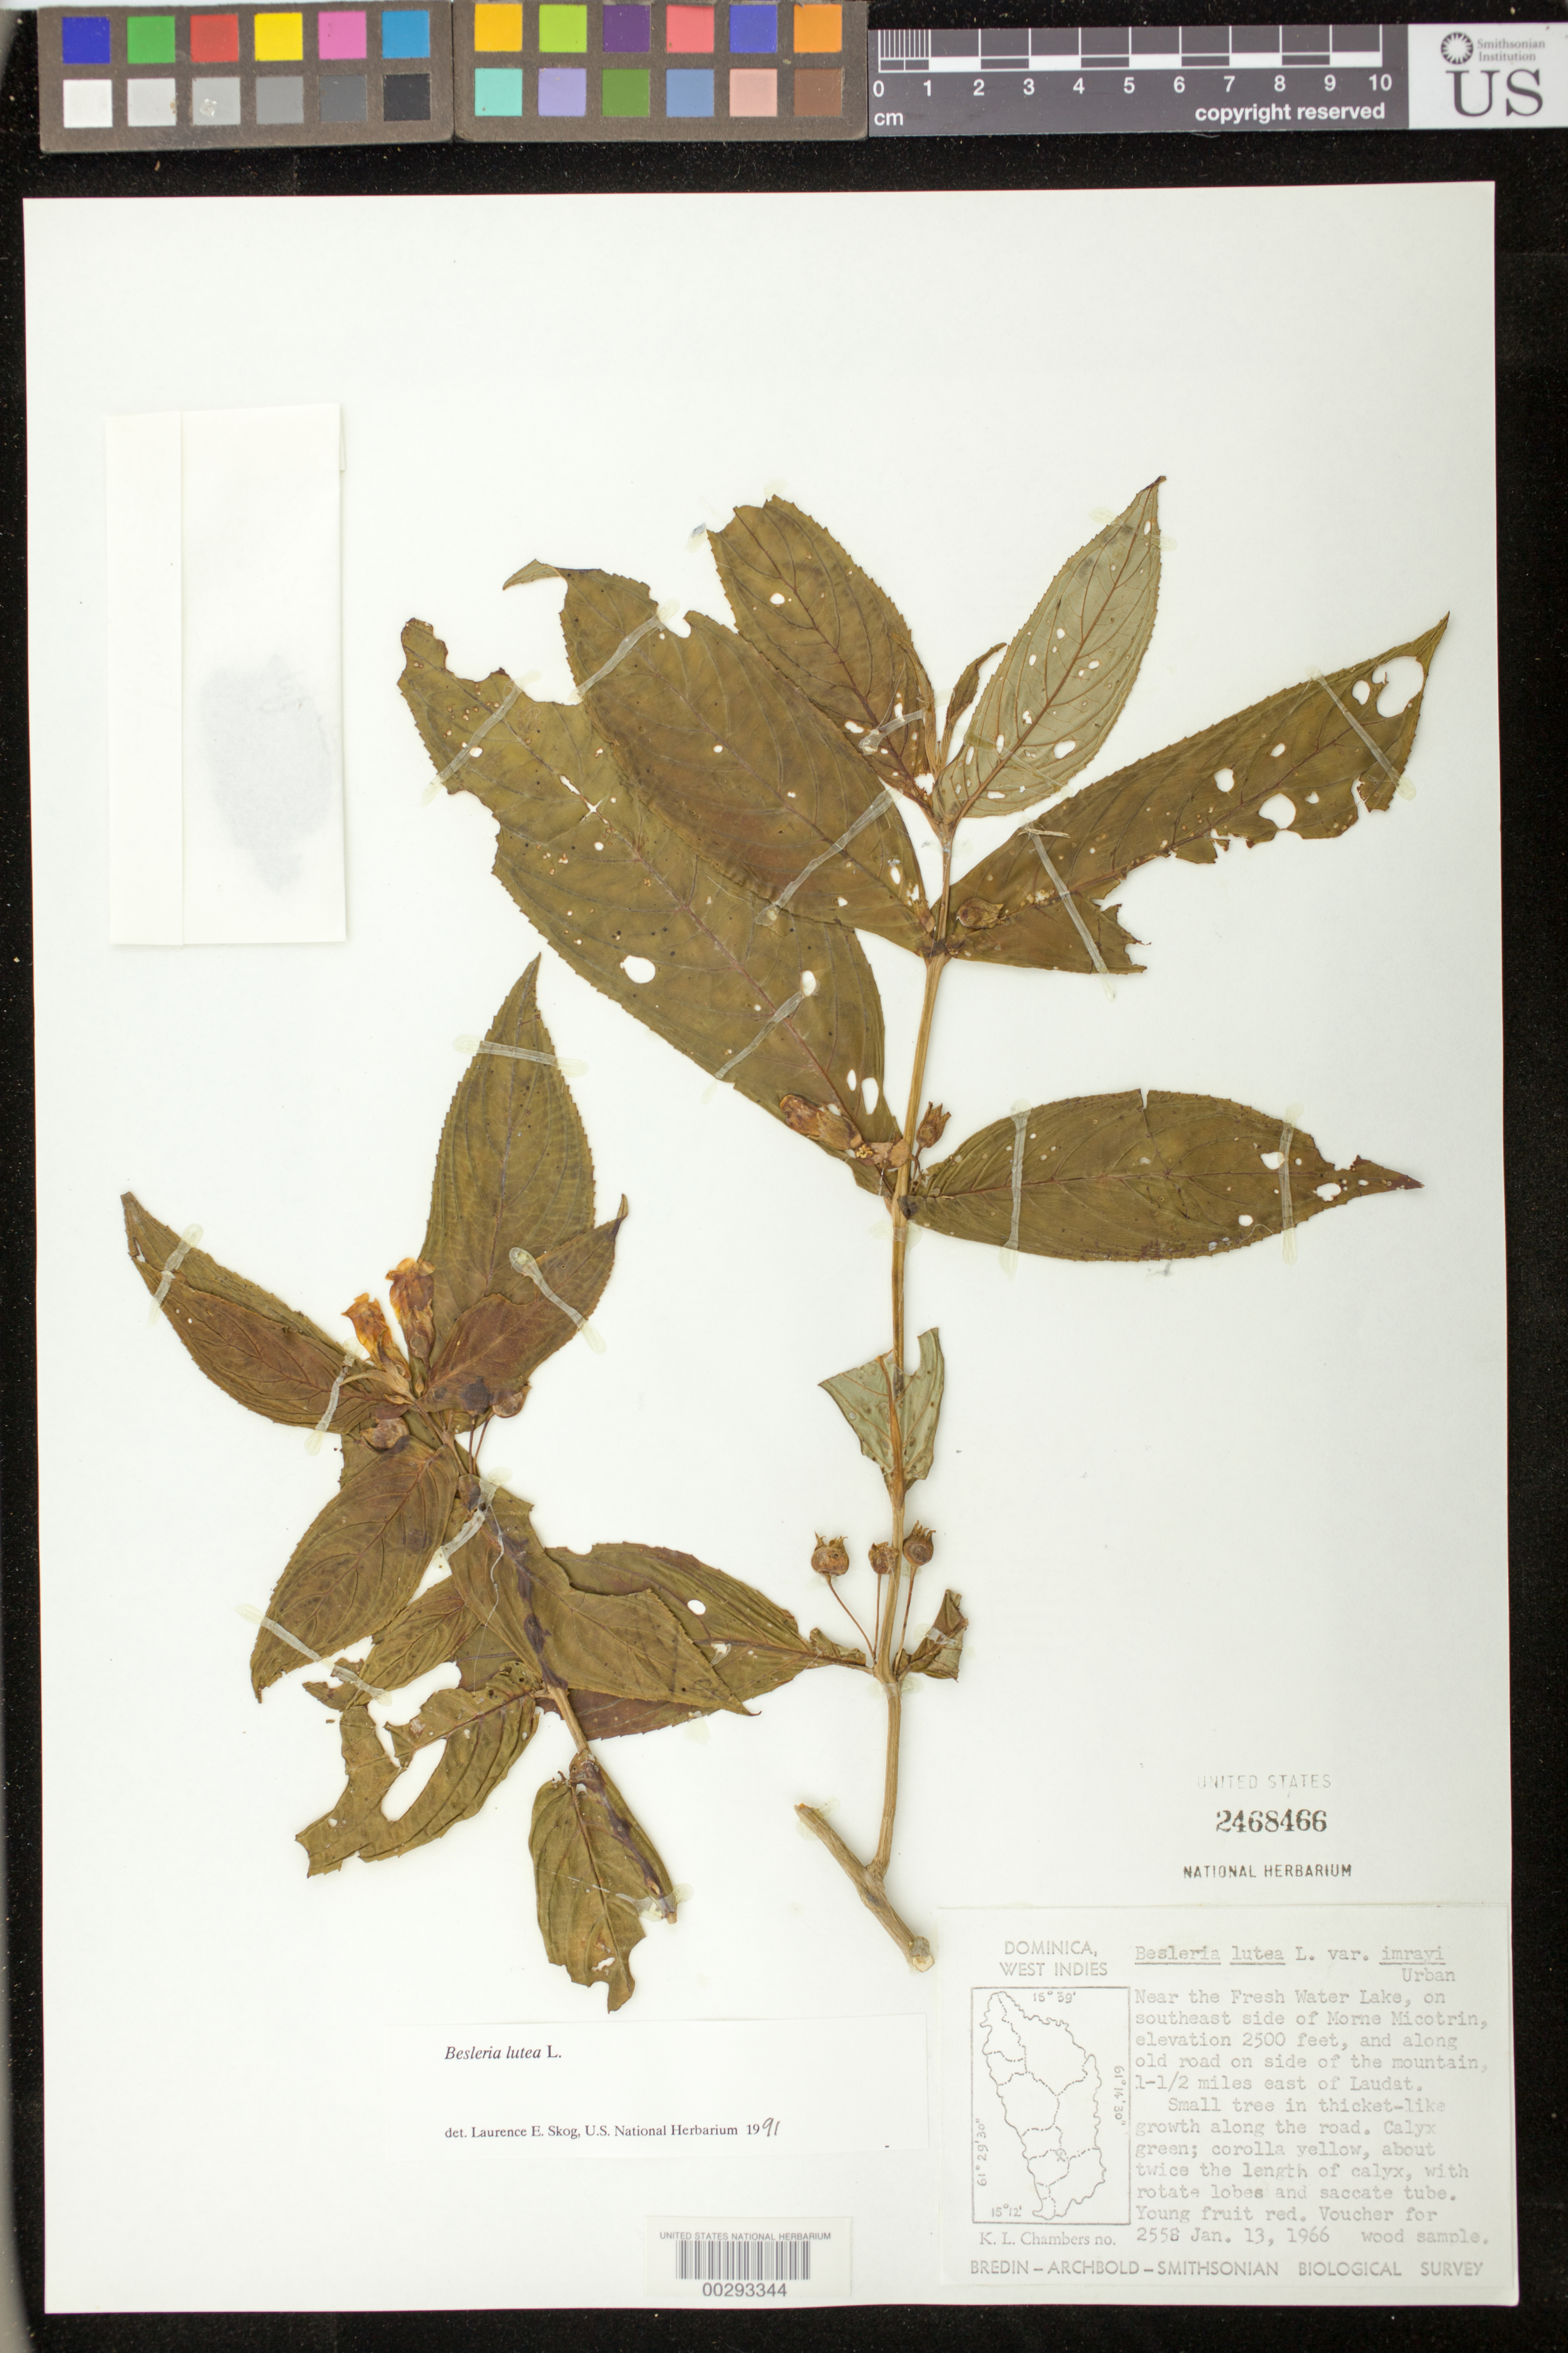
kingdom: Plantae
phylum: Tracheophyta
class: Magnoliopsida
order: Lamiales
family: Gesneriaceae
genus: Besleria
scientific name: Besleria lutea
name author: L.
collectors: K. L. Chambers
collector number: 2558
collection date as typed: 13 Jan 1966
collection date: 1966-01-13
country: Dominica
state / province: St. George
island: Dominica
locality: Near Fresh Water Lake on SE side of Morne Mocotrin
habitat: In thicket-like growth along road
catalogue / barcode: US 2468466